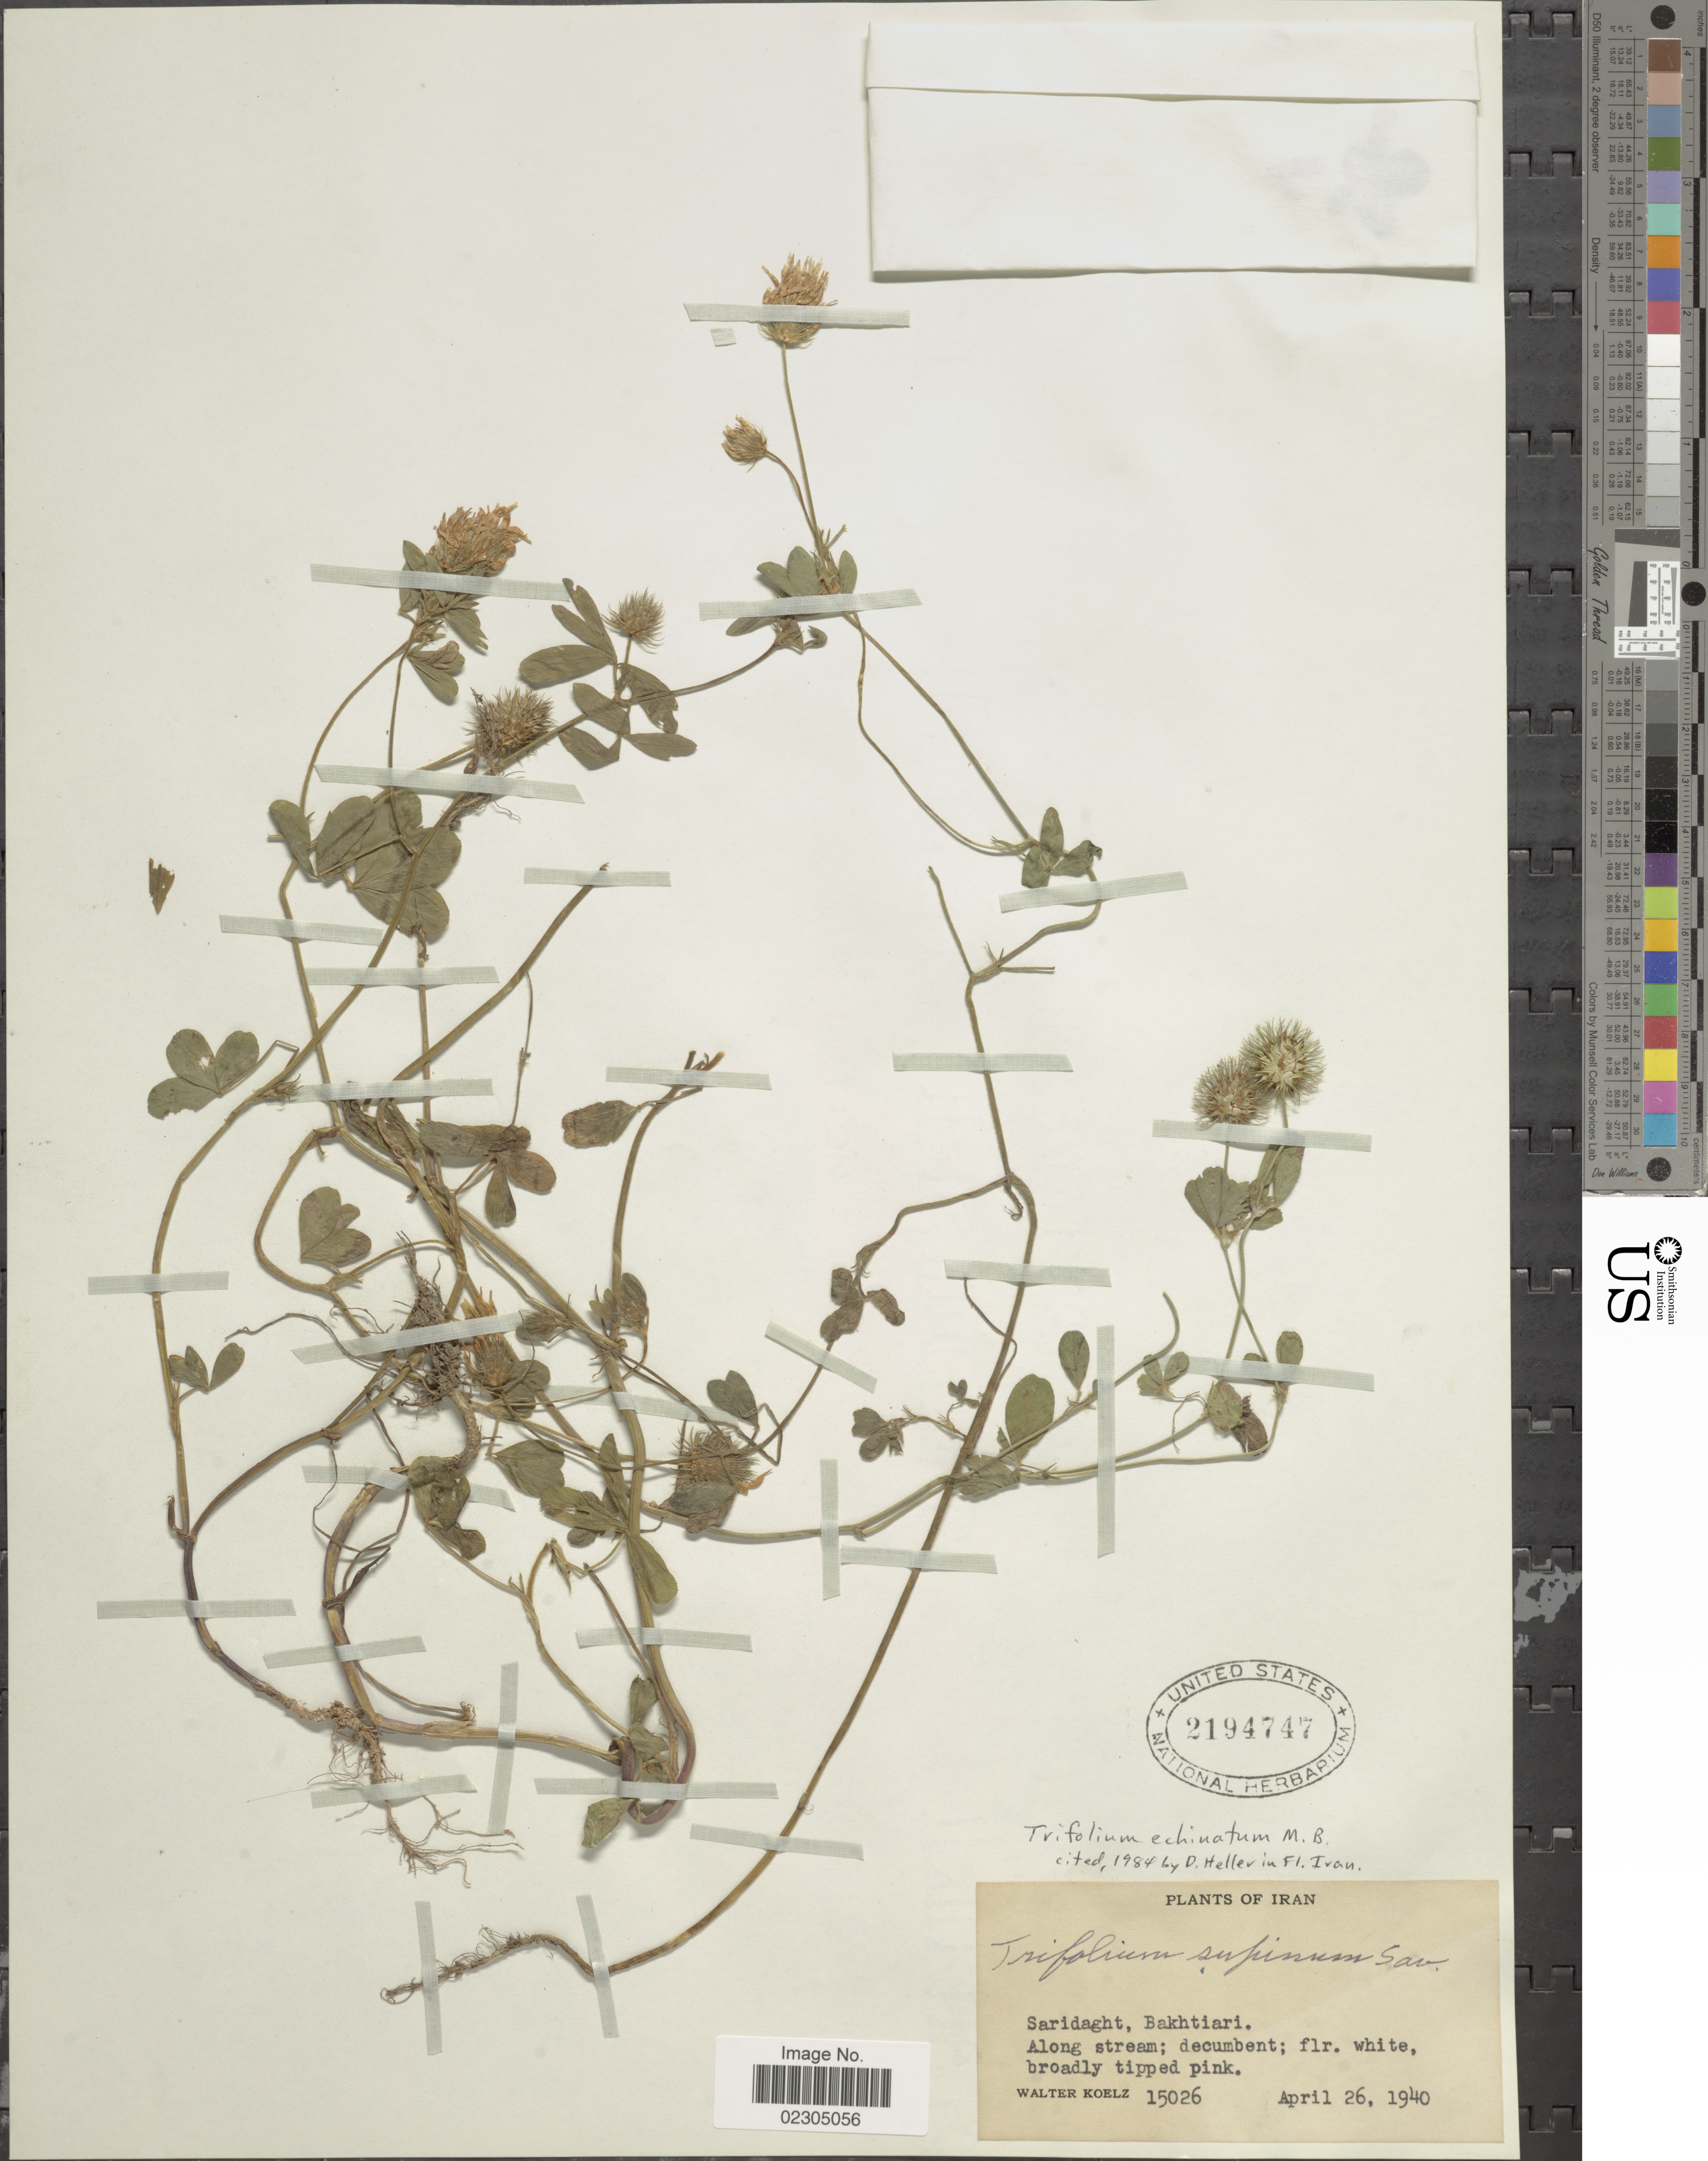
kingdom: Plantae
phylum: Tracheophyta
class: Magnoliopsida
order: Fabales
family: Fabaceae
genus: Trifolium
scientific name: Trifolium echinatum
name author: M. Bieb.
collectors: W. N. Koelz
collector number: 15026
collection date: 1940-04-26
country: Iran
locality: Saridaght, Bakhtiari. Along stream.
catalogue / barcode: US 2194747